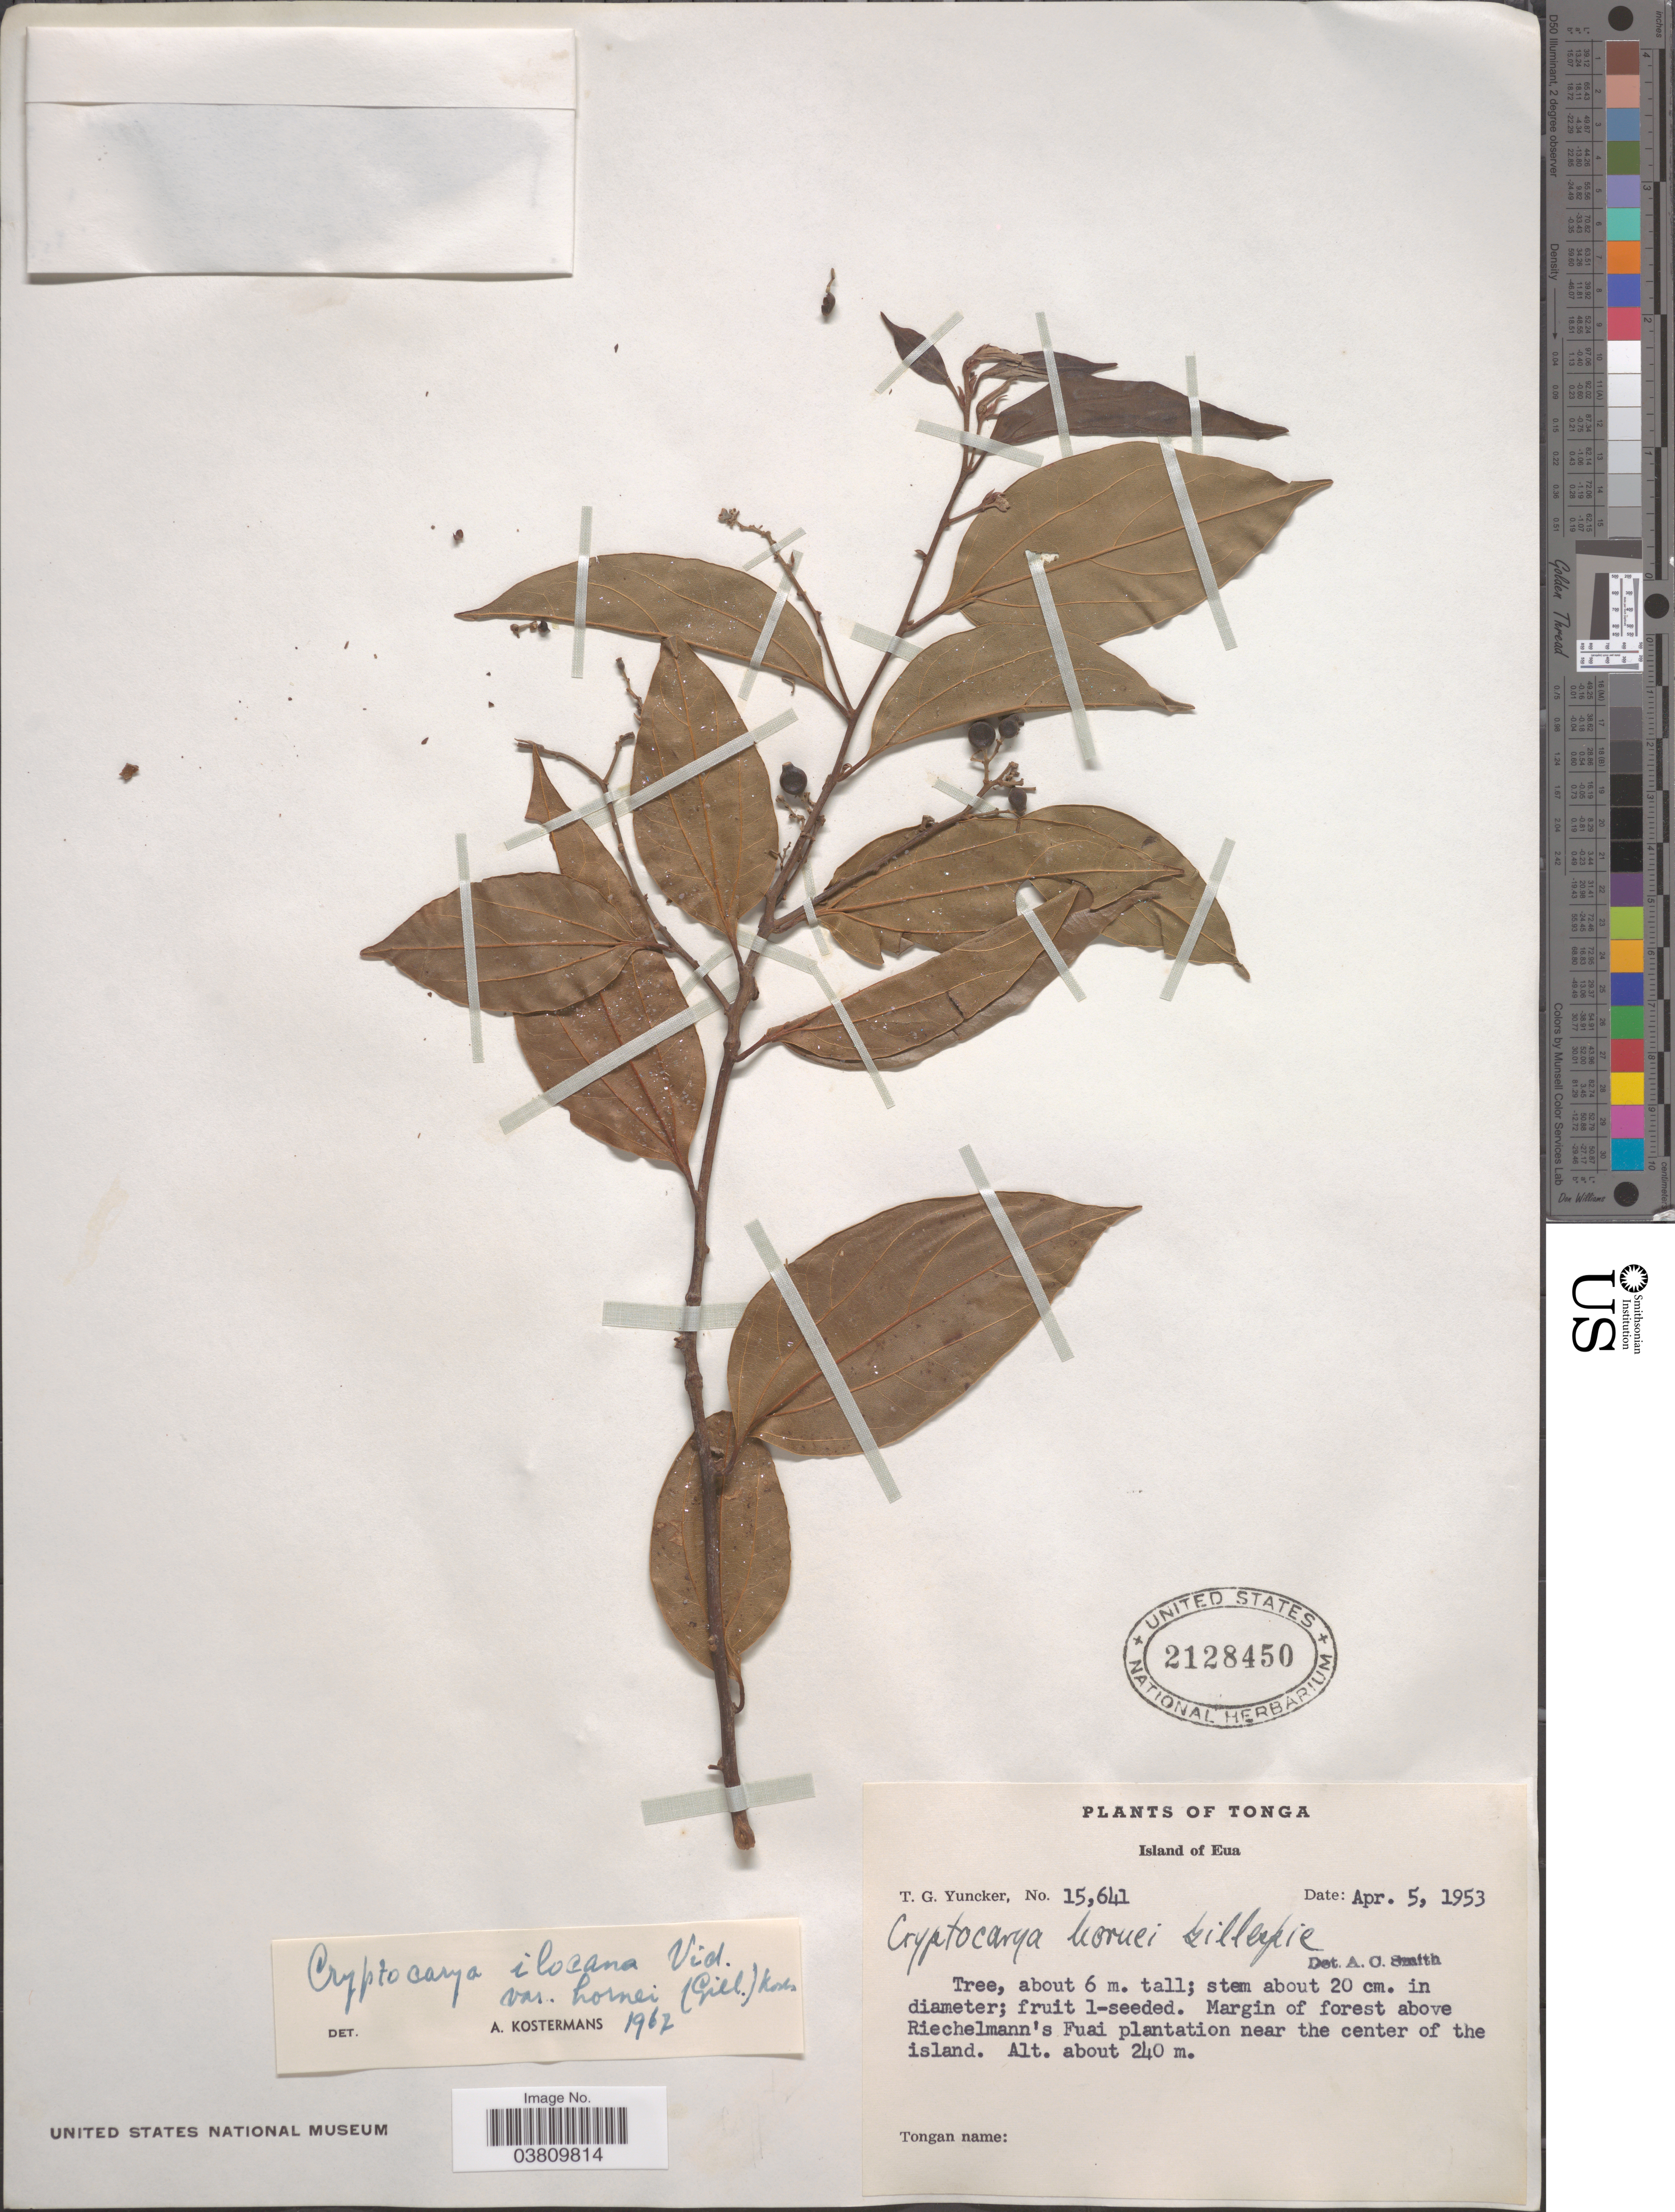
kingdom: Plantae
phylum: Tracheophyta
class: Magnoliopsida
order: Laurales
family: Lauraceae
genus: Cryptocarya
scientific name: Cryptocarya hornei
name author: Gillespie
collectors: T. G. Yuncker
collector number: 15641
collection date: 1953-04-05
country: Tonga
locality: Island of Eua. Margin of forest above Riechelmann's Fuai plantation near the center of the island.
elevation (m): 240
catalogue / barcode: US 2128450